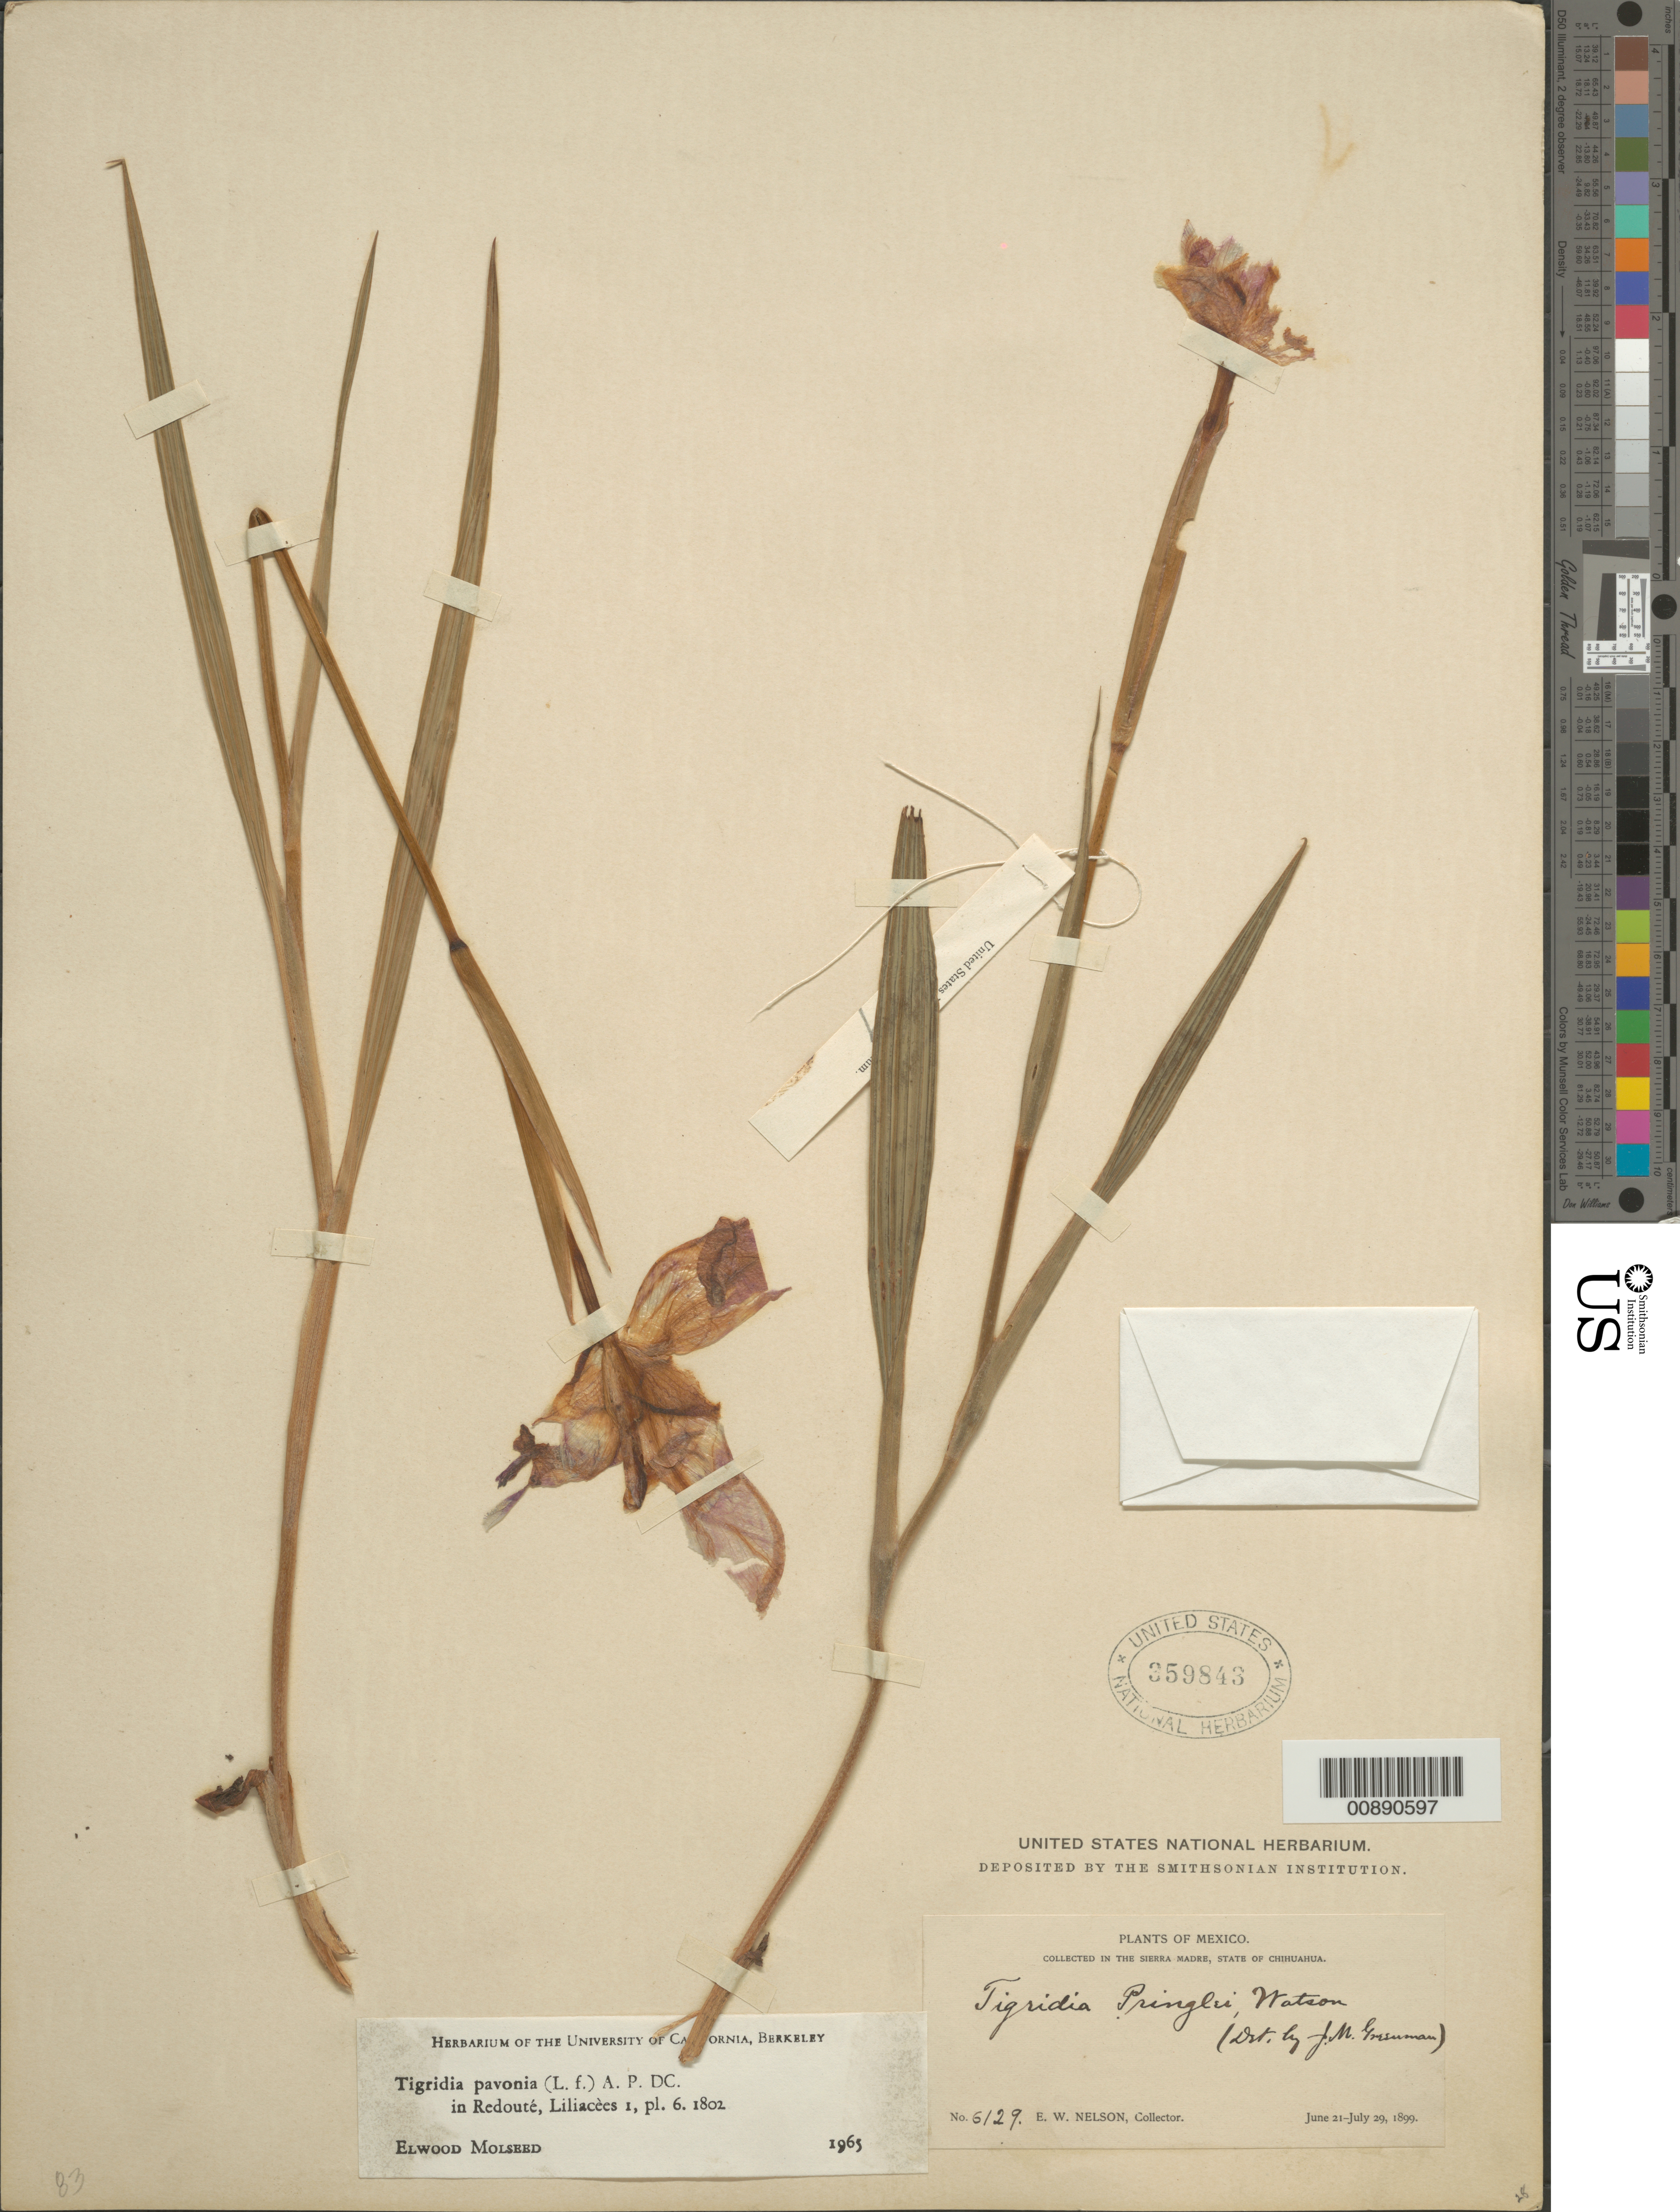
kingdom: Plantae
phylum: Tracheophyta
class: Liliopsida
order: Asparagales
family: Iridaceae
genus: Tigridia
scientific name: Tigridia pavonia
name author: (L. f.) DC.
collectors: E. W. Nelson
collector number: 6129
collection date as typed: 21 Jun 1899 to 29 Jul 1899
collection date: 1899-06-21/1899-07-29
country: Mexico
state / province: Chihuahua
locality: Sierra Madre, Chihuahua.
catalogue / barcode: US 359843